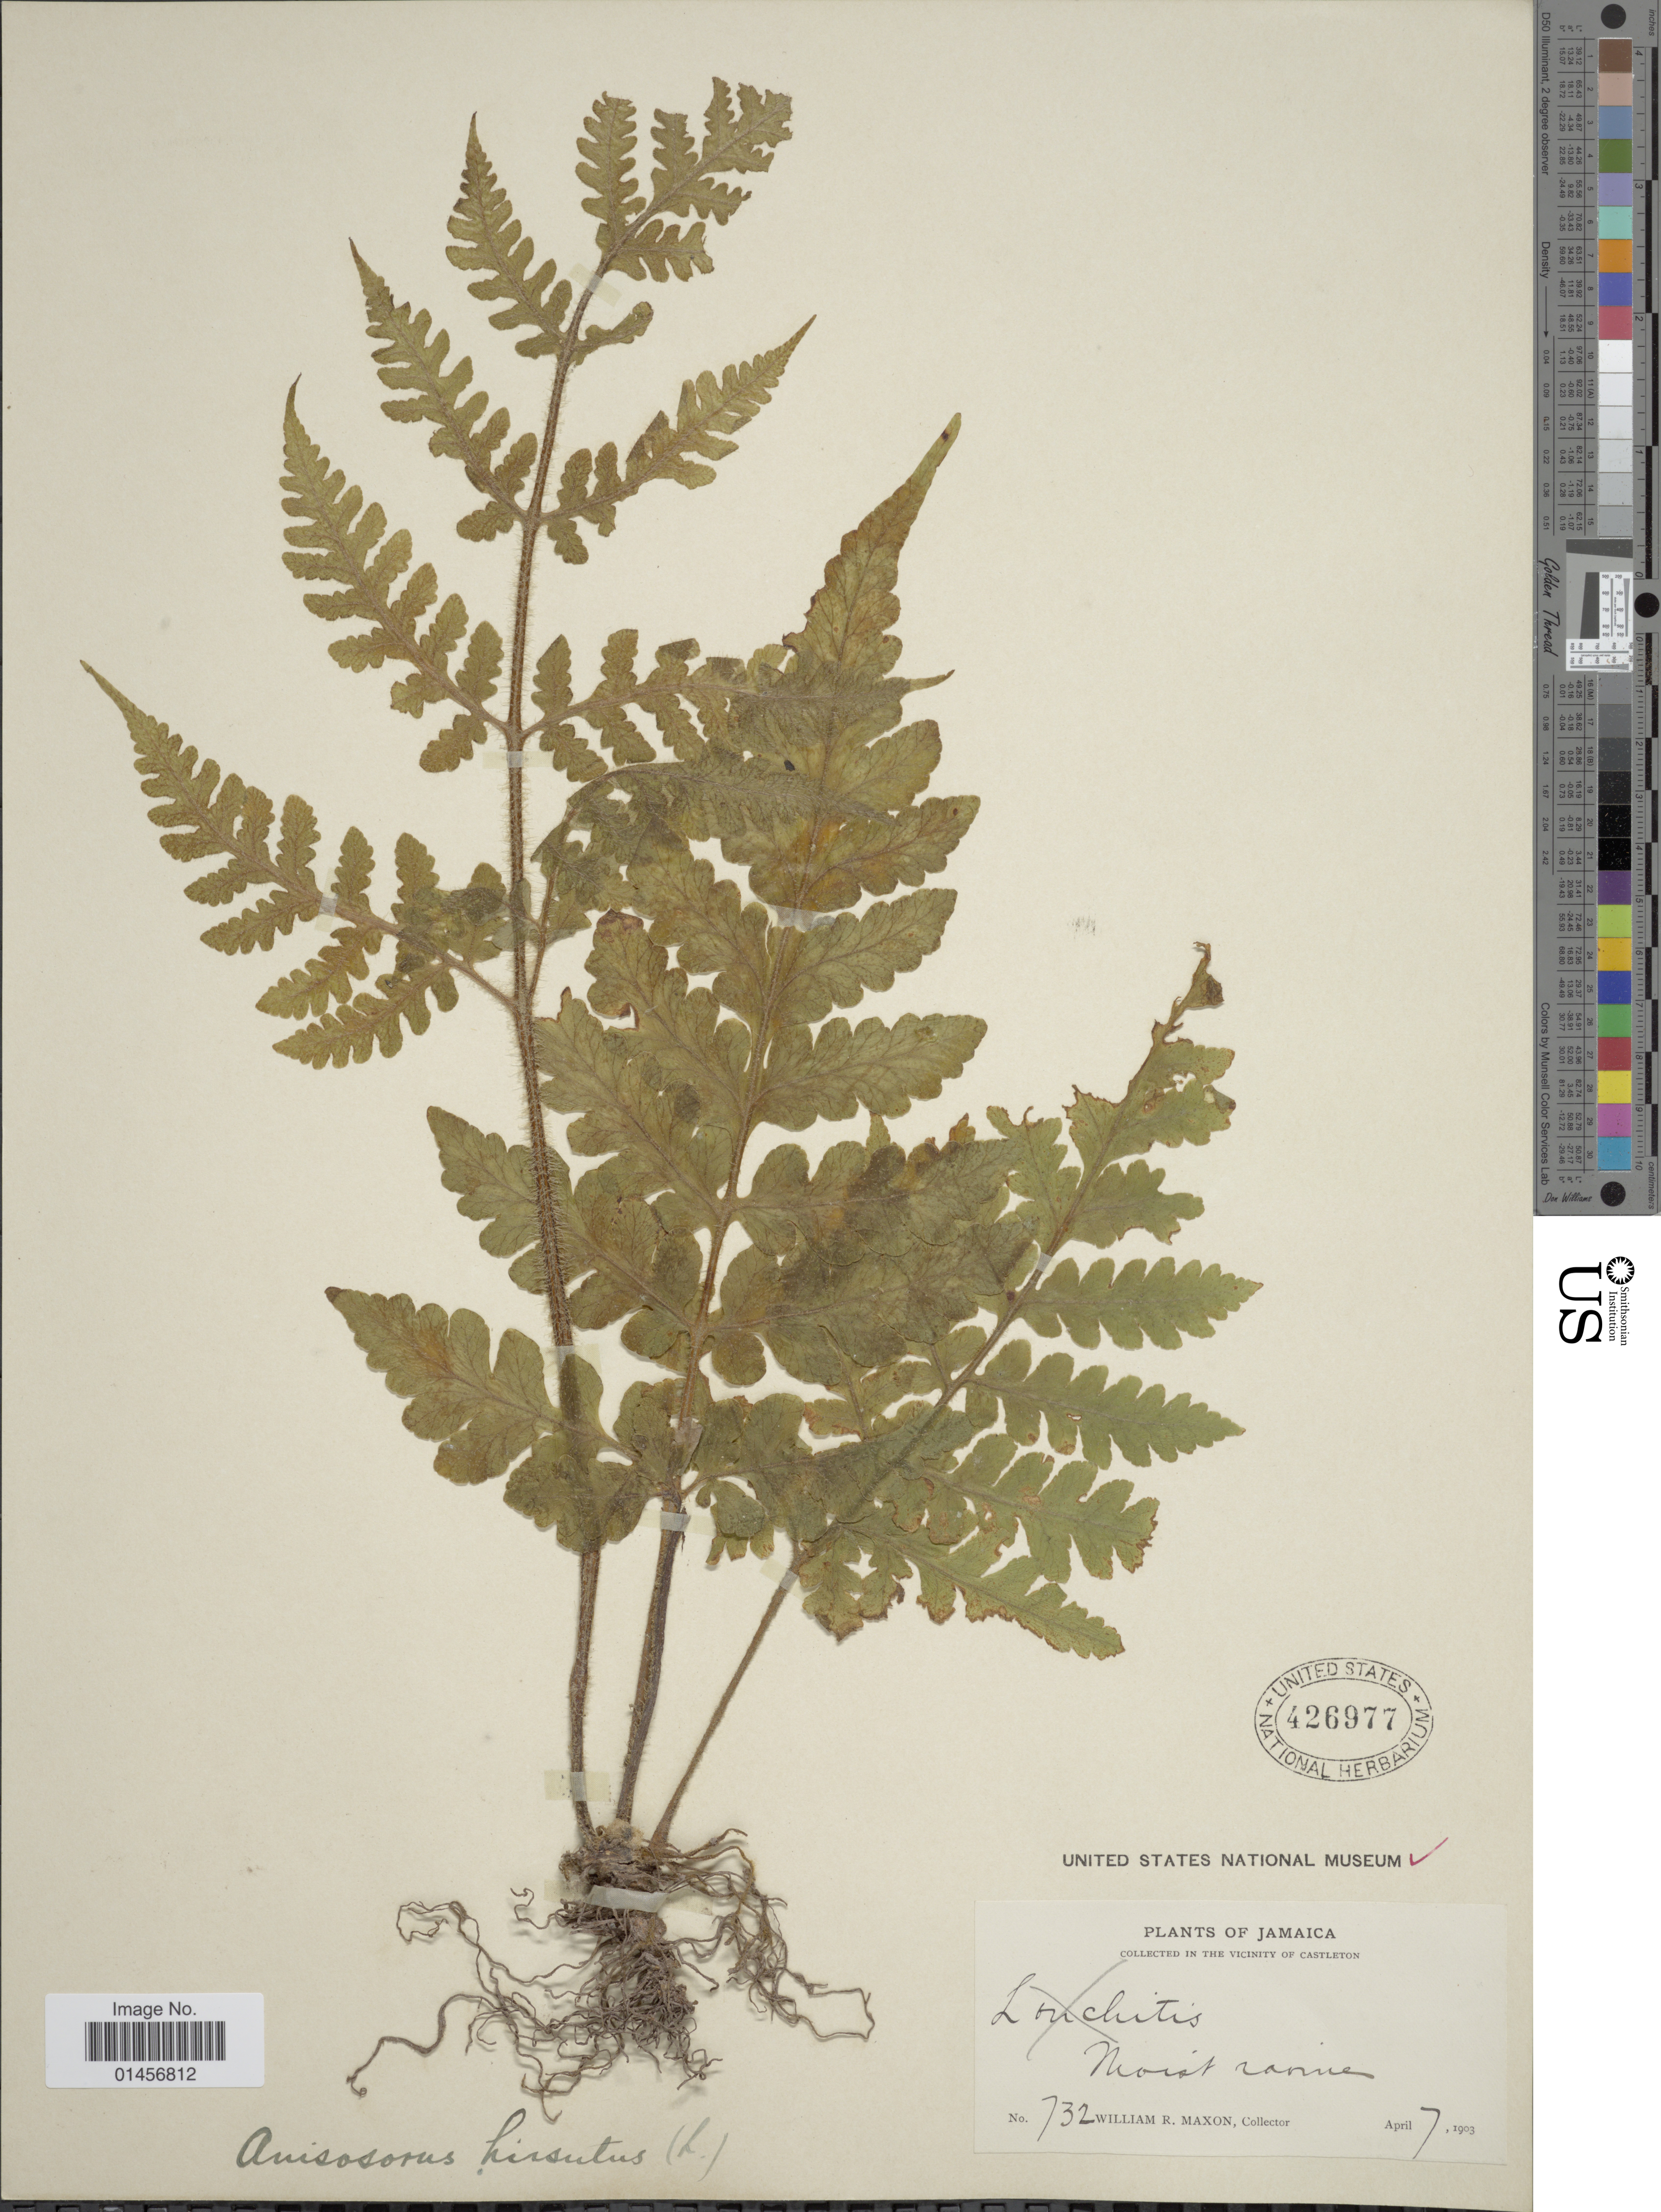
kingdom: Plantae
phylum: Tracheophyta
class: Polypodiopsida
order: Polypodiales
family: Lonchitidaceae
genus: Lonchitis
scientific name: Lonchitis hirsuta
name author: L.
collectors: W. R. Maxon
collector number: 732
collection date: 1903-04-07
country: Jamaica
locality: Jamaica, vicinity of Castleton.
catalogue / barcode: US 426977